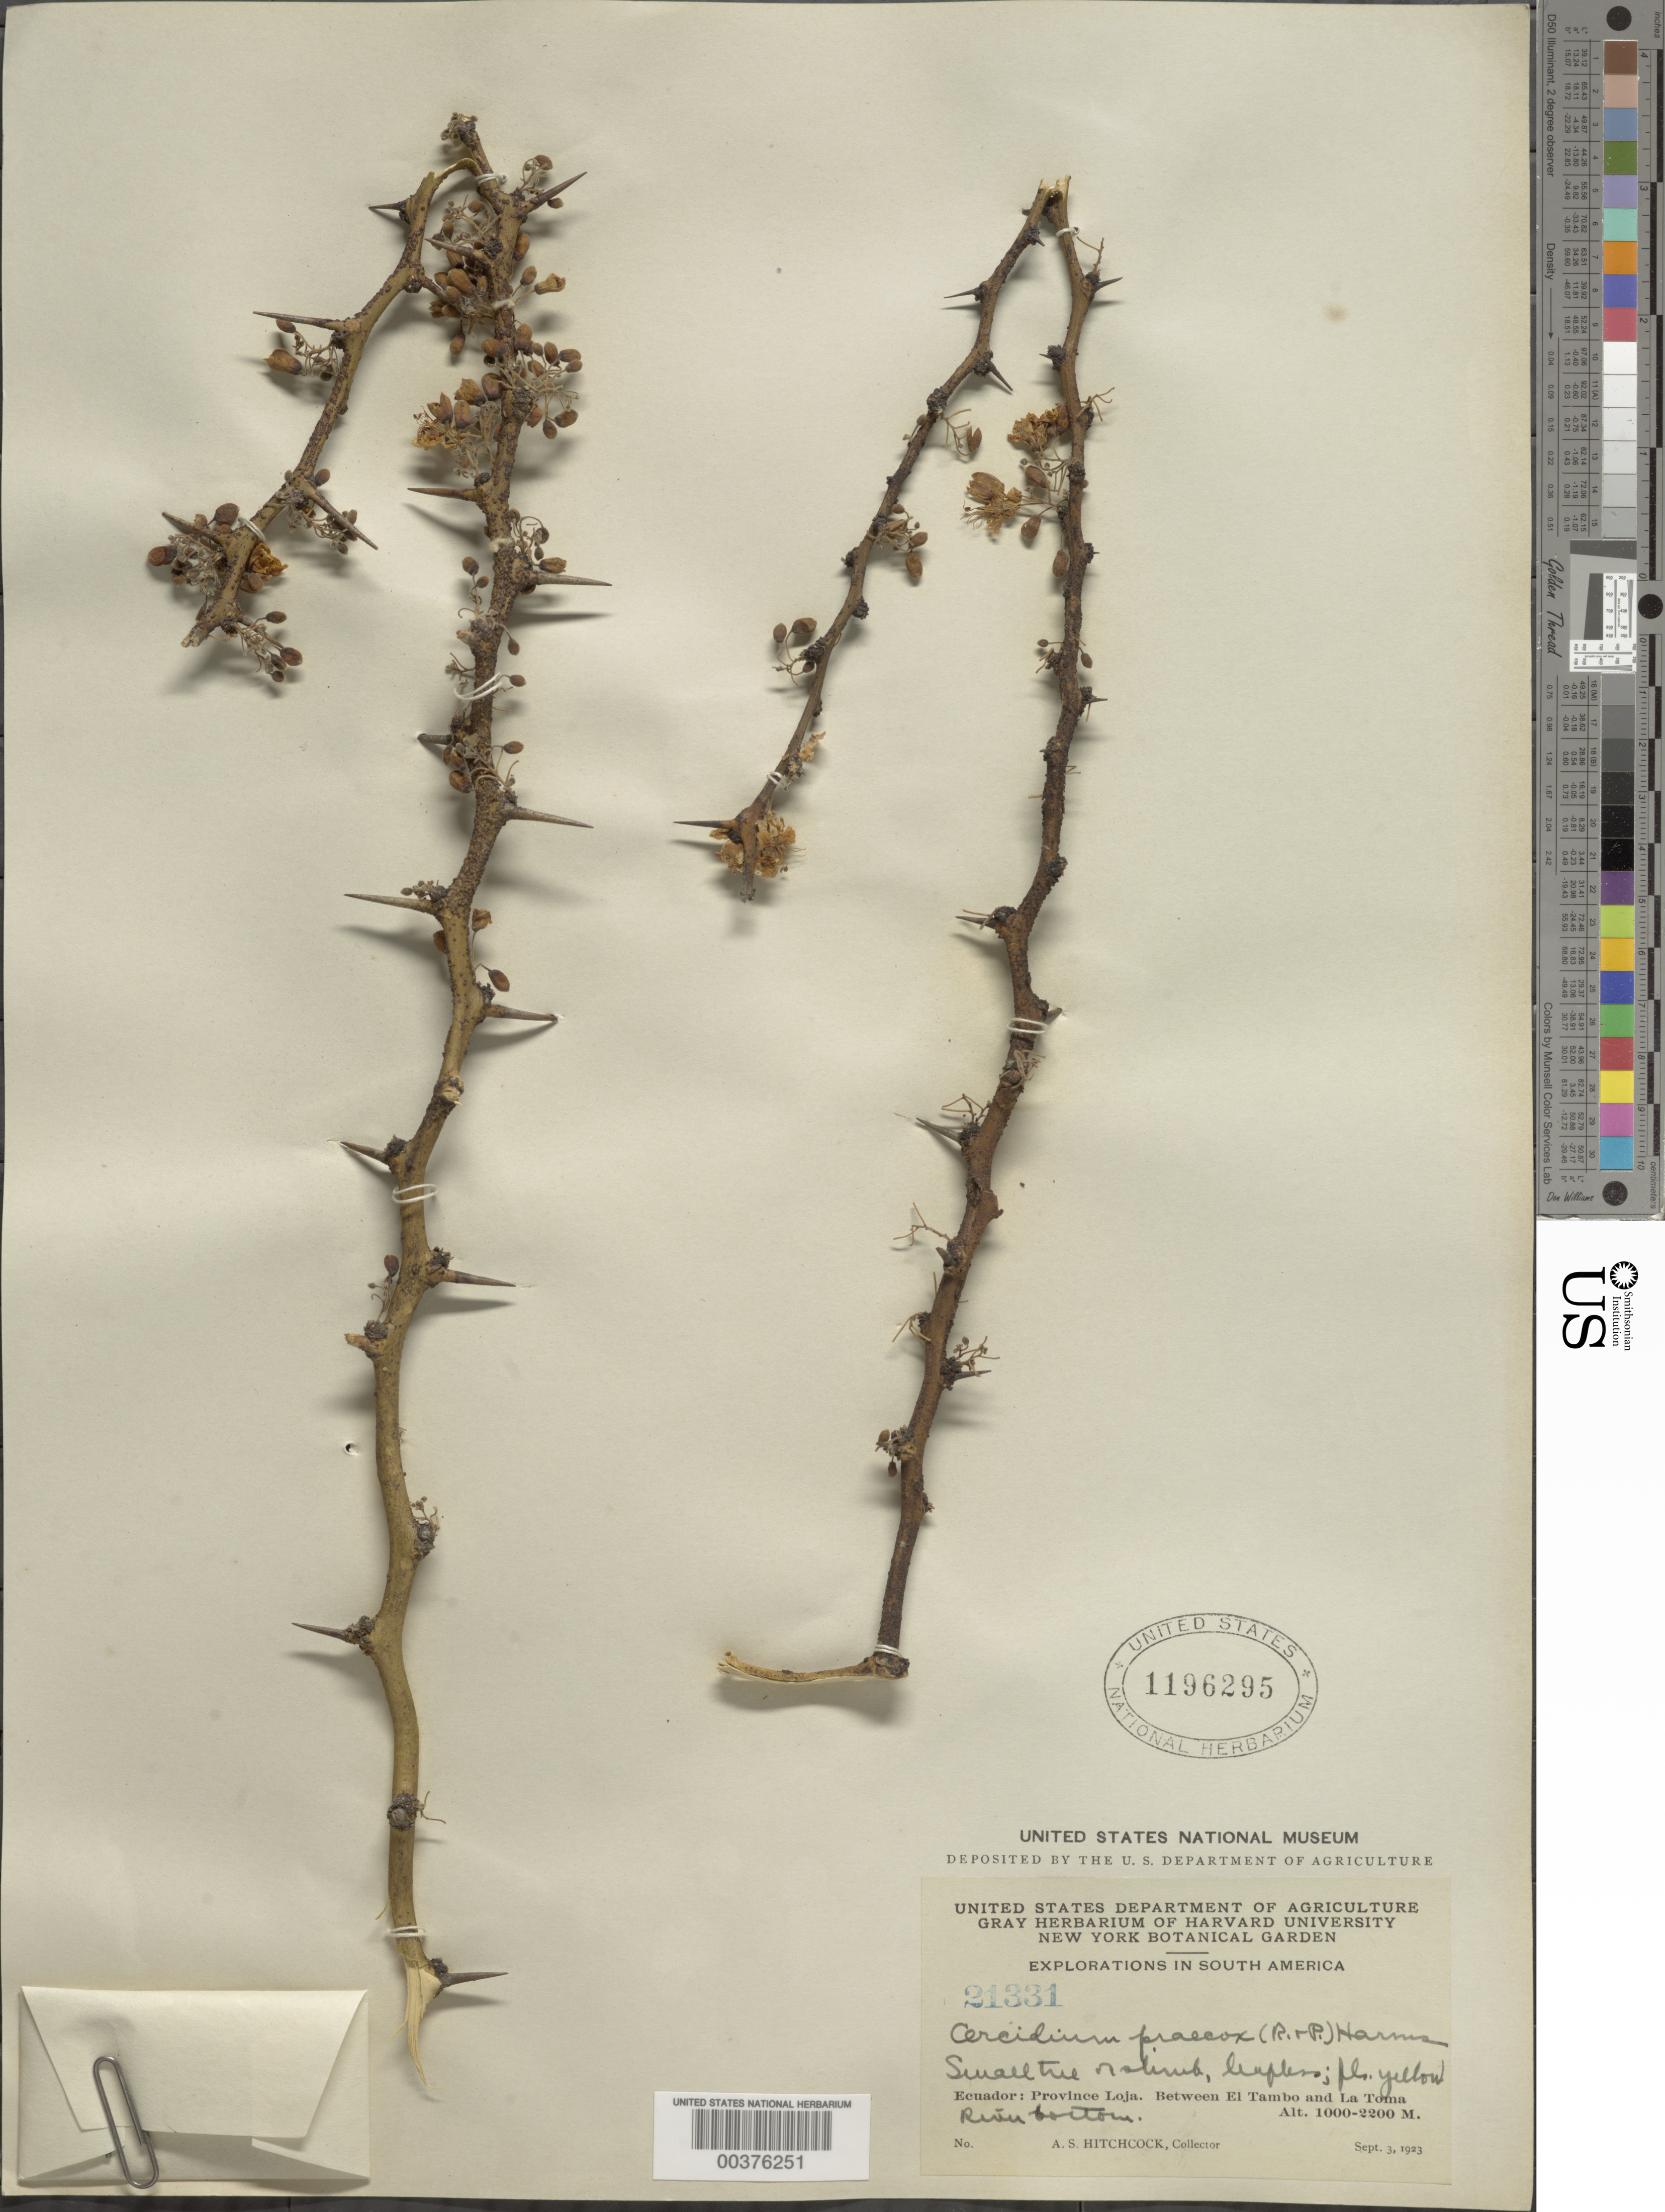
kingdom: Plantae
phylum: Tracheophyta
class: Magnoliopsida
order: Fabales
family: Fabaceae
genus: Parkinsonia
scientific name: Parkinsonia praecox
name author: (Ruiz & Pav.) J.E. Hawkins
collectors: A. S. Hitchcock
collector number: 21331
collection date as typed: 03 Sep 1923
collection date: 1923-09-03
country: Ecuador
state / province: Loja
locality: Between El Tambo and La Toma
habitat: River bottom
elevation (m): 1000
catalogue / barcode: US 1196295